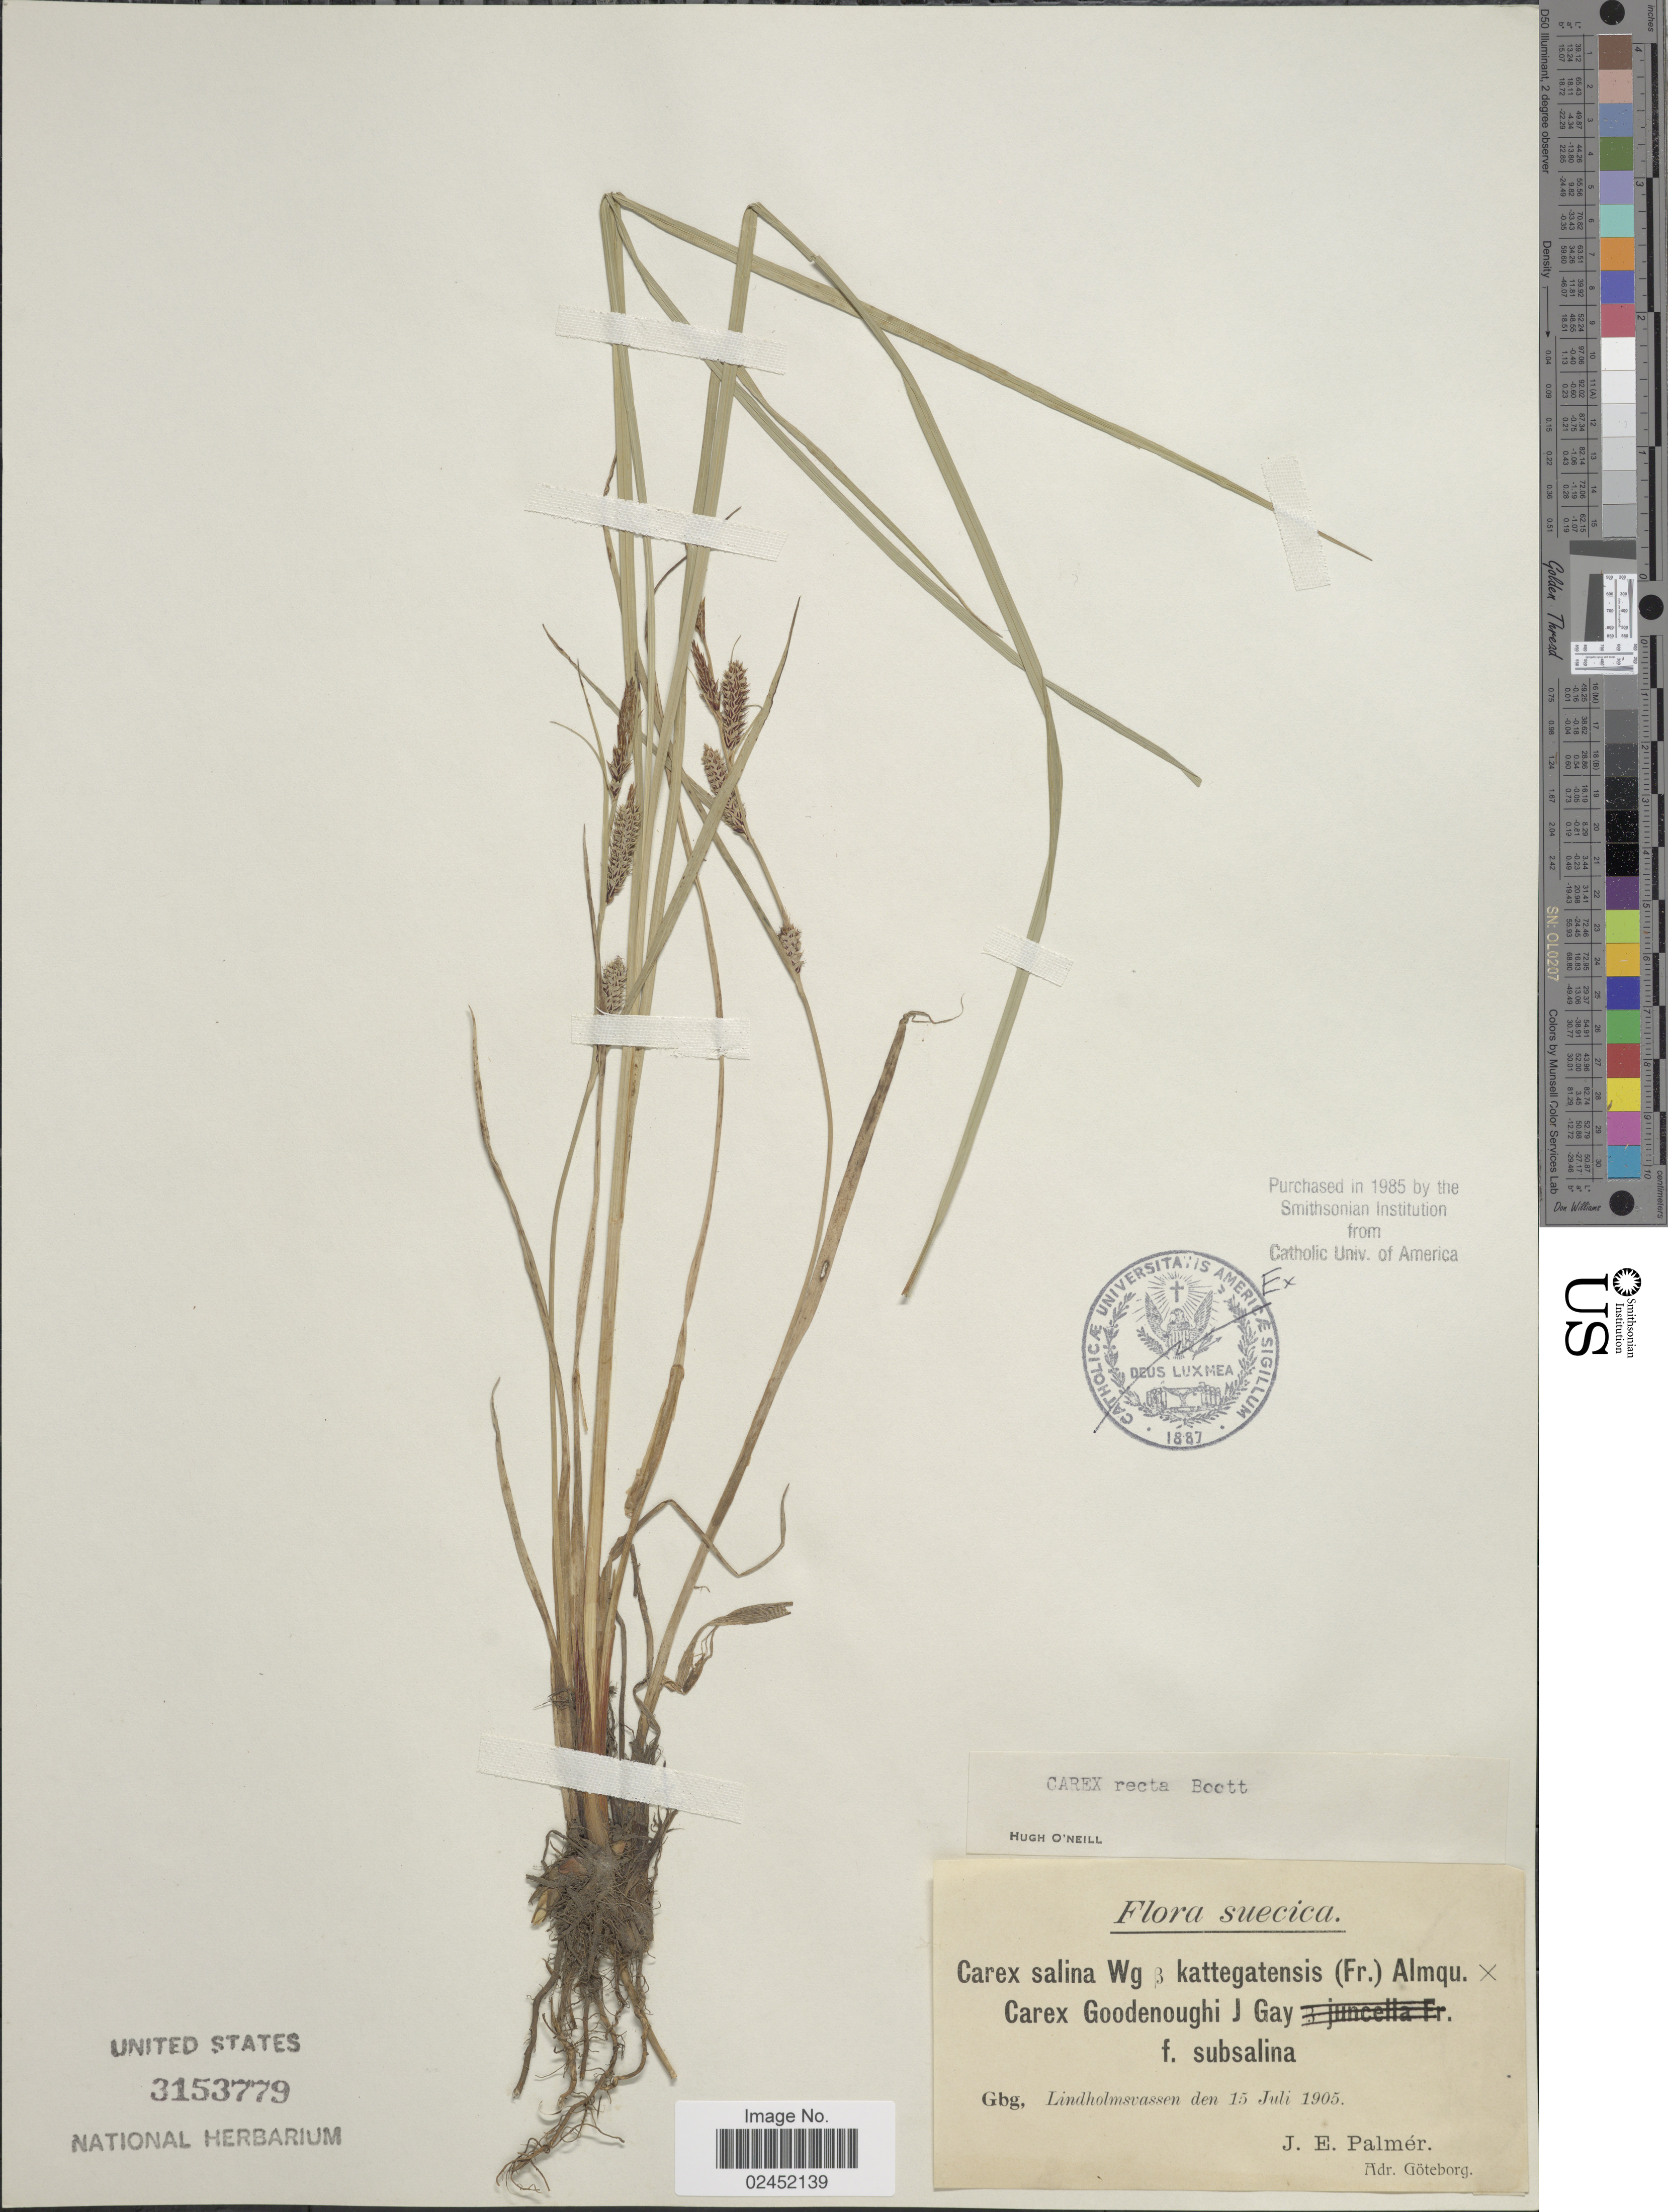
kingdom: Plantae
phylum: Tracheophyta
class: Liliopsida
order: Poales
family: Cyperaceae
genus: Carex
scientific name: Carex recta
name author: Boott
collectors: J. E. Palmér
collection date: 1905-07-15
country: Sweden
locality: Suecica, Gbg, Lindholmsvassen.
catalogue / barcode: US 3153779